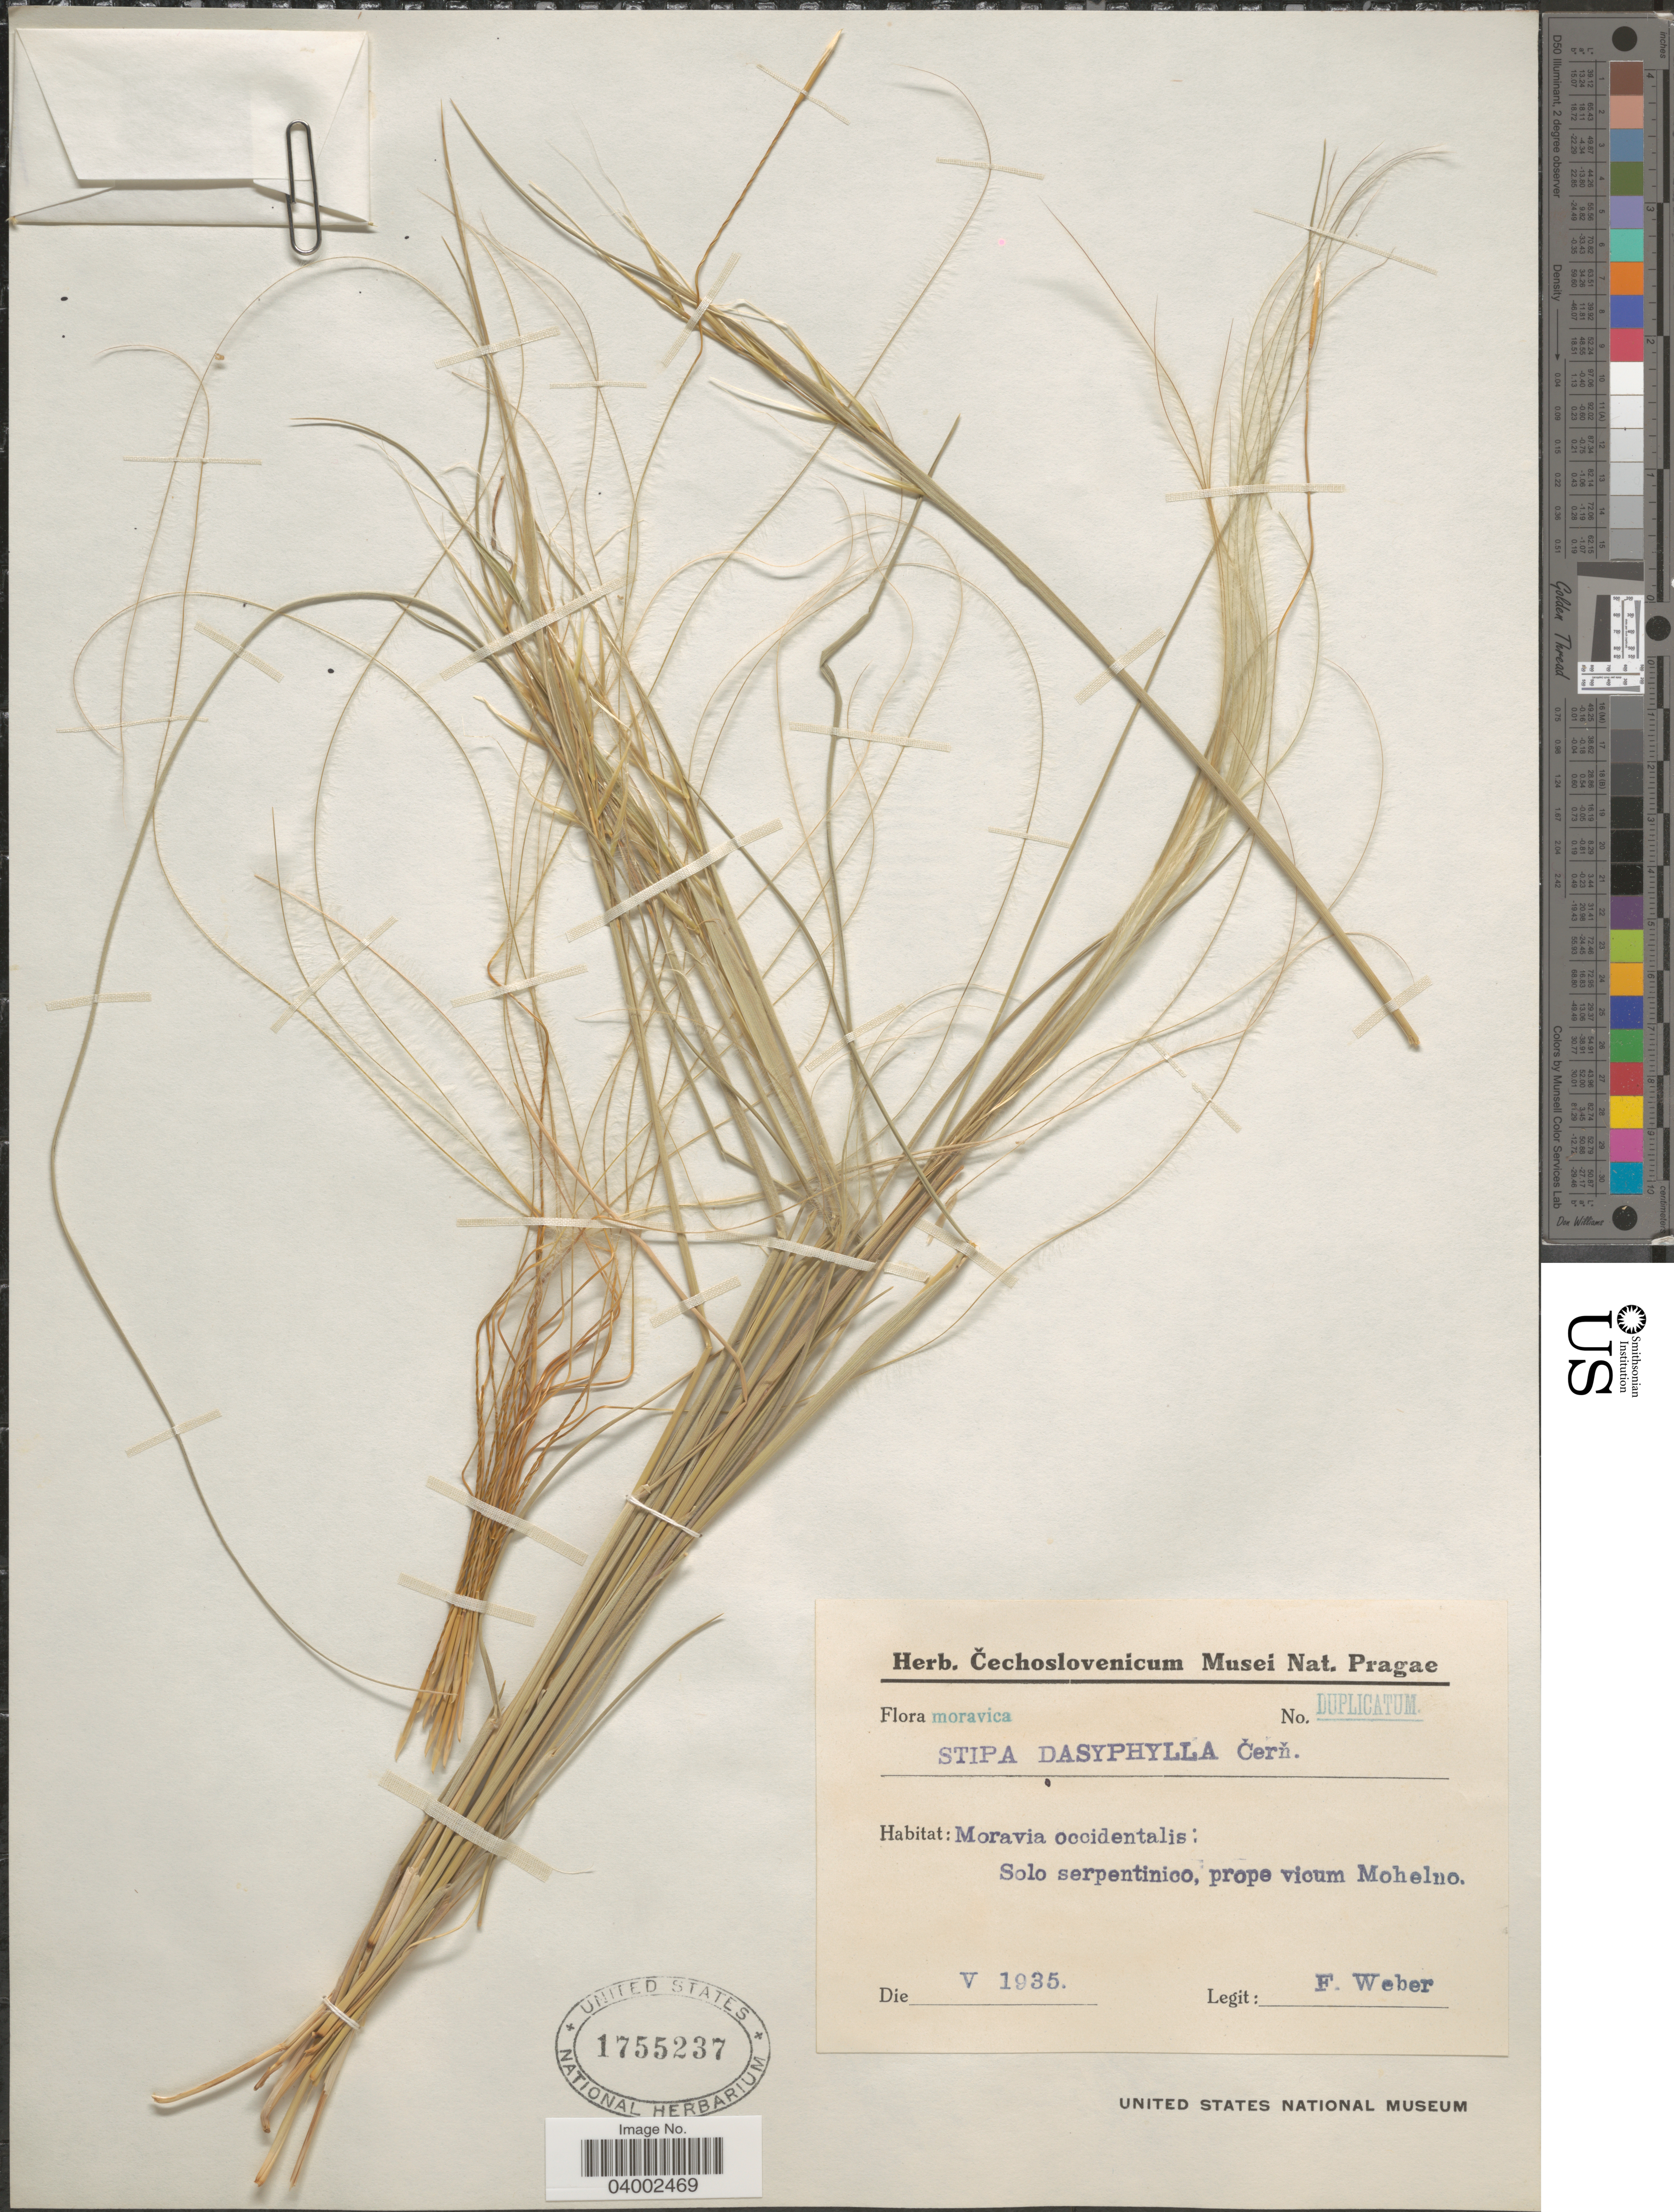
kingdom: Plantae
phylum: Tracheophyta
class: Liliopsida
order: Poales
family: Poaceae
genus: Stipa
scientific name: Stipa dasyphylla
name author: (Lindem.) Czern. ex Trautv.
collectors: F. Weber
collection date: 1935-05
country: Czechia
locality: Moravica. Moravia occidentalis: Solo serpentinico, prope vicum Mohelno.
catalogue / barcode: US 1755237